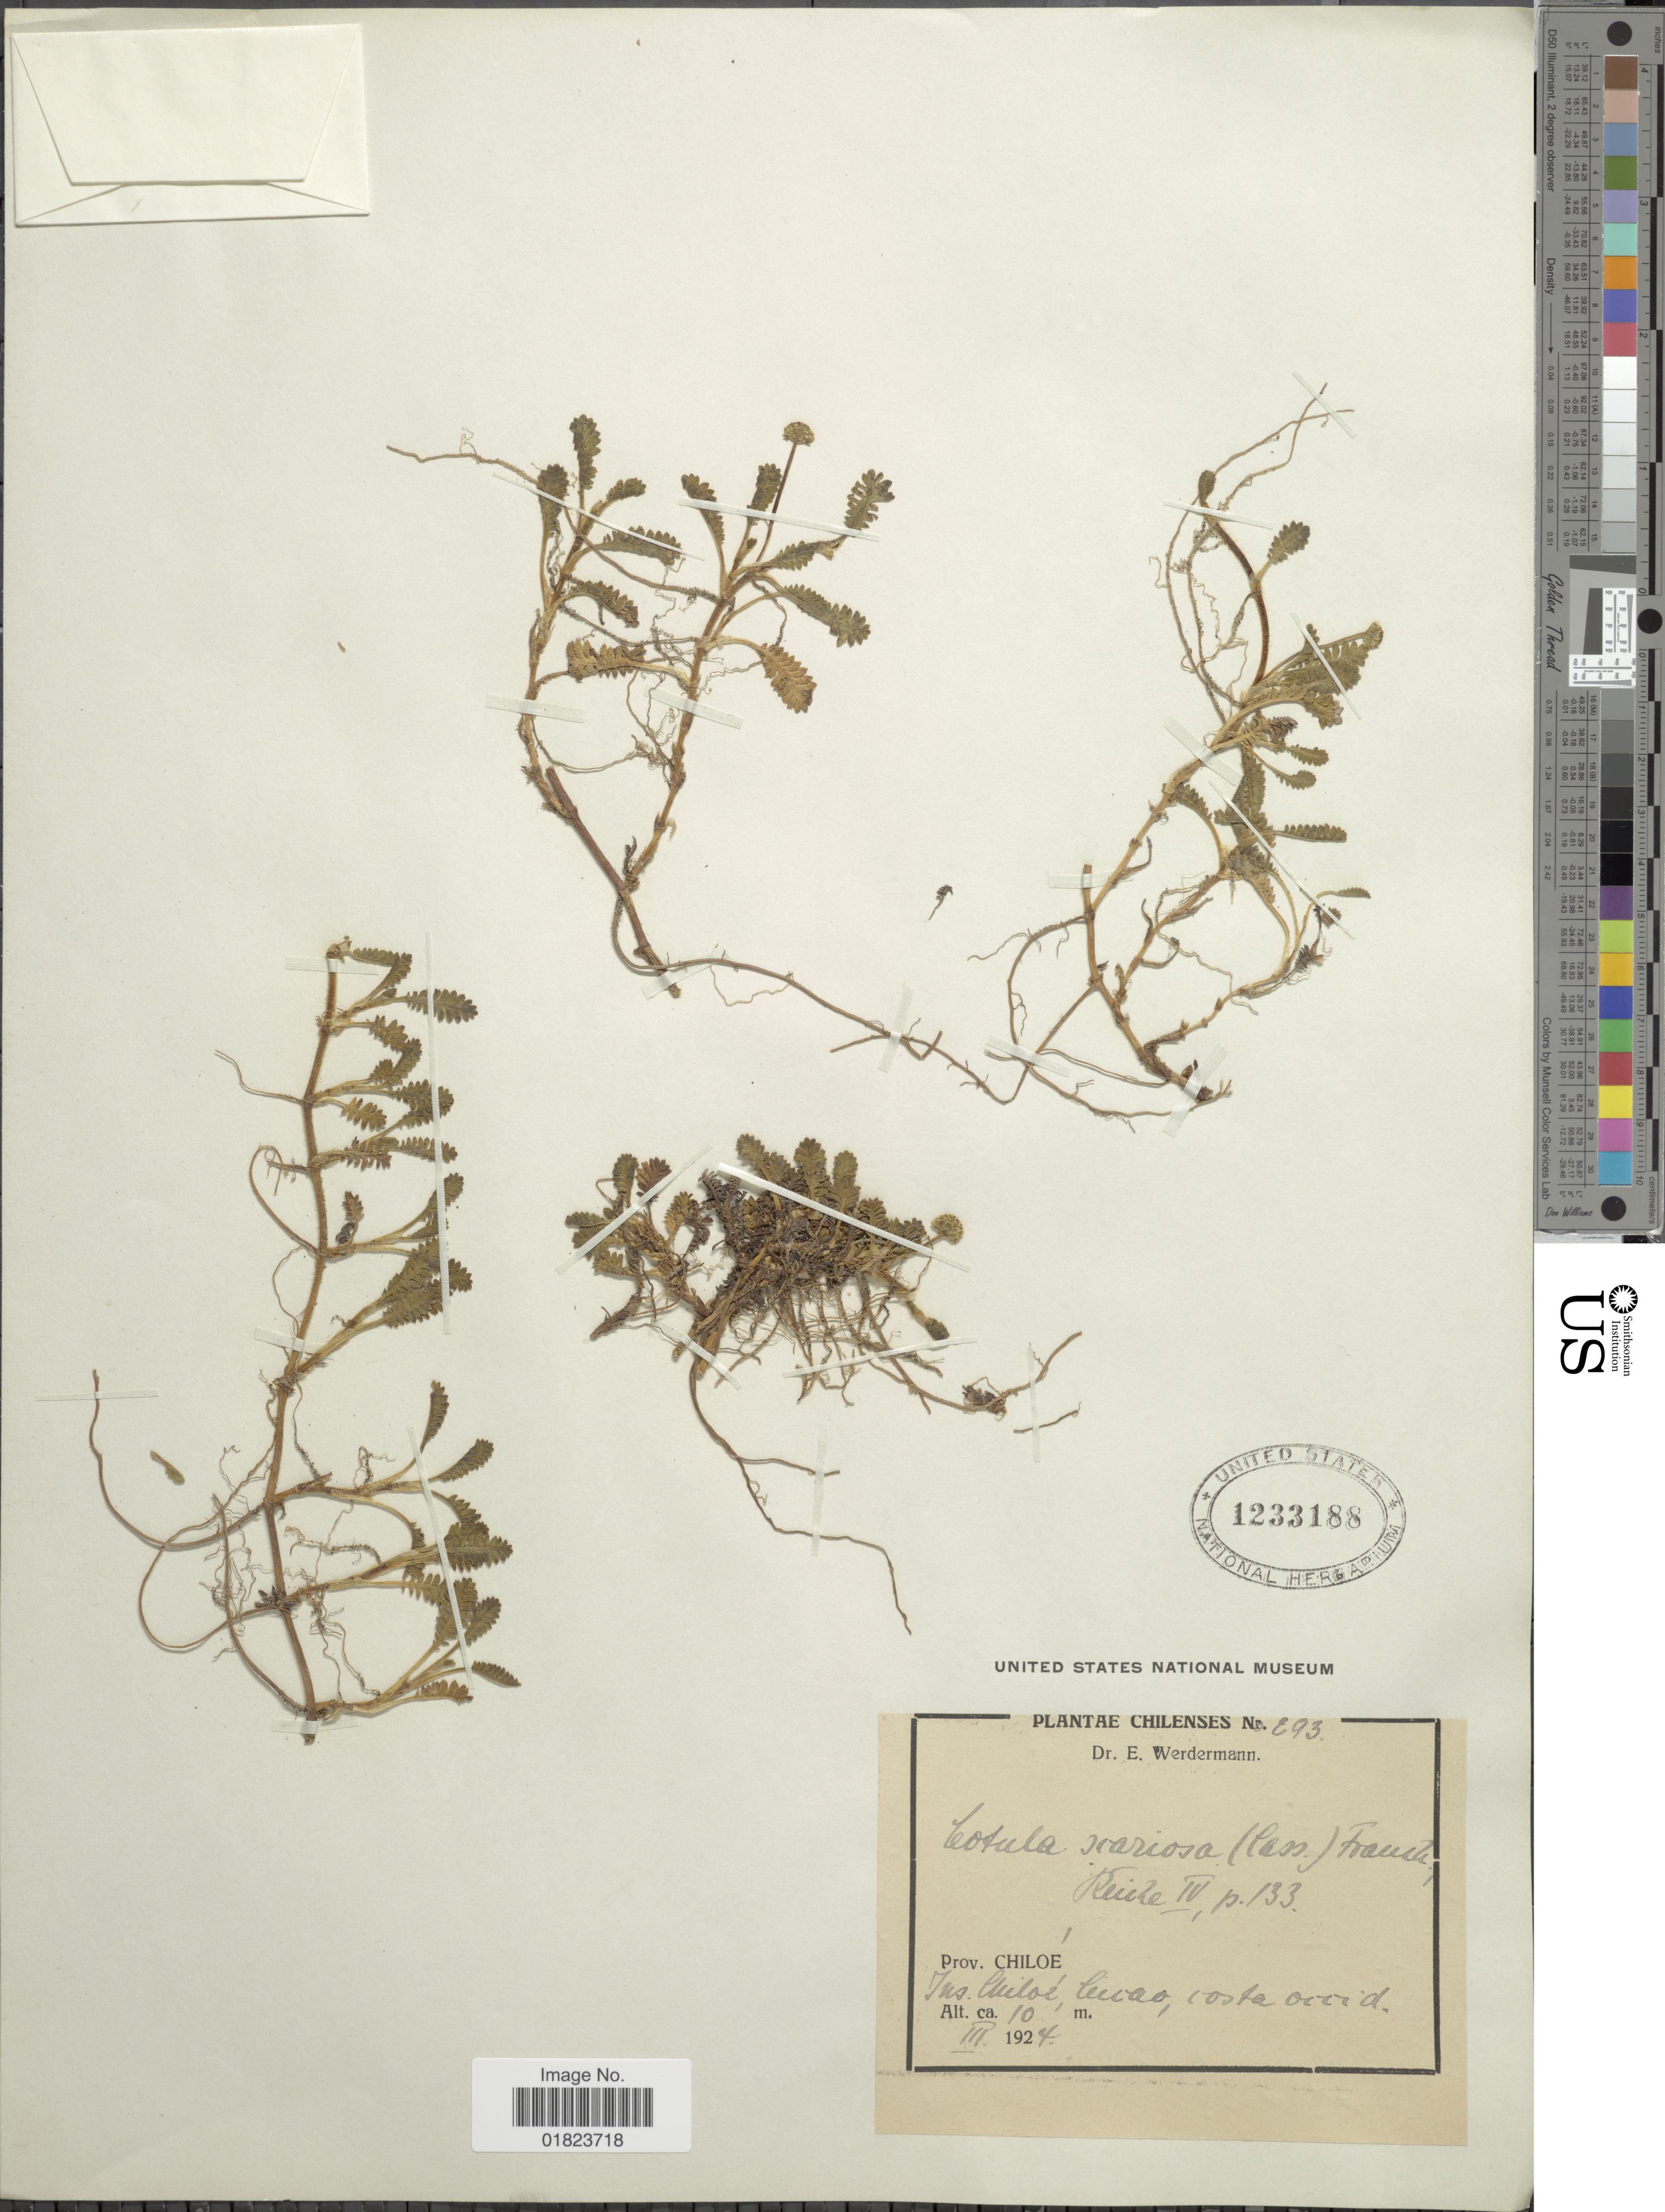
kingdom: Plantae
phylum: Tracheophyta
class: Magnoliopsida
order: Asterales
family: Asteraceae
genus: Cotula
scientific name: Cotula scariosa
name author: (Cass.) Franch.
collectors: E. Werdermann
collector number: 293*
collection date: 1924-03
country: Chile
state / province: Arica y Parinacota (XV)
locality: Prov. Chiloe. Ins. chiloe, Cucao, costa occid.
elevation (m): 10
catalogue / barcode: US 1233188